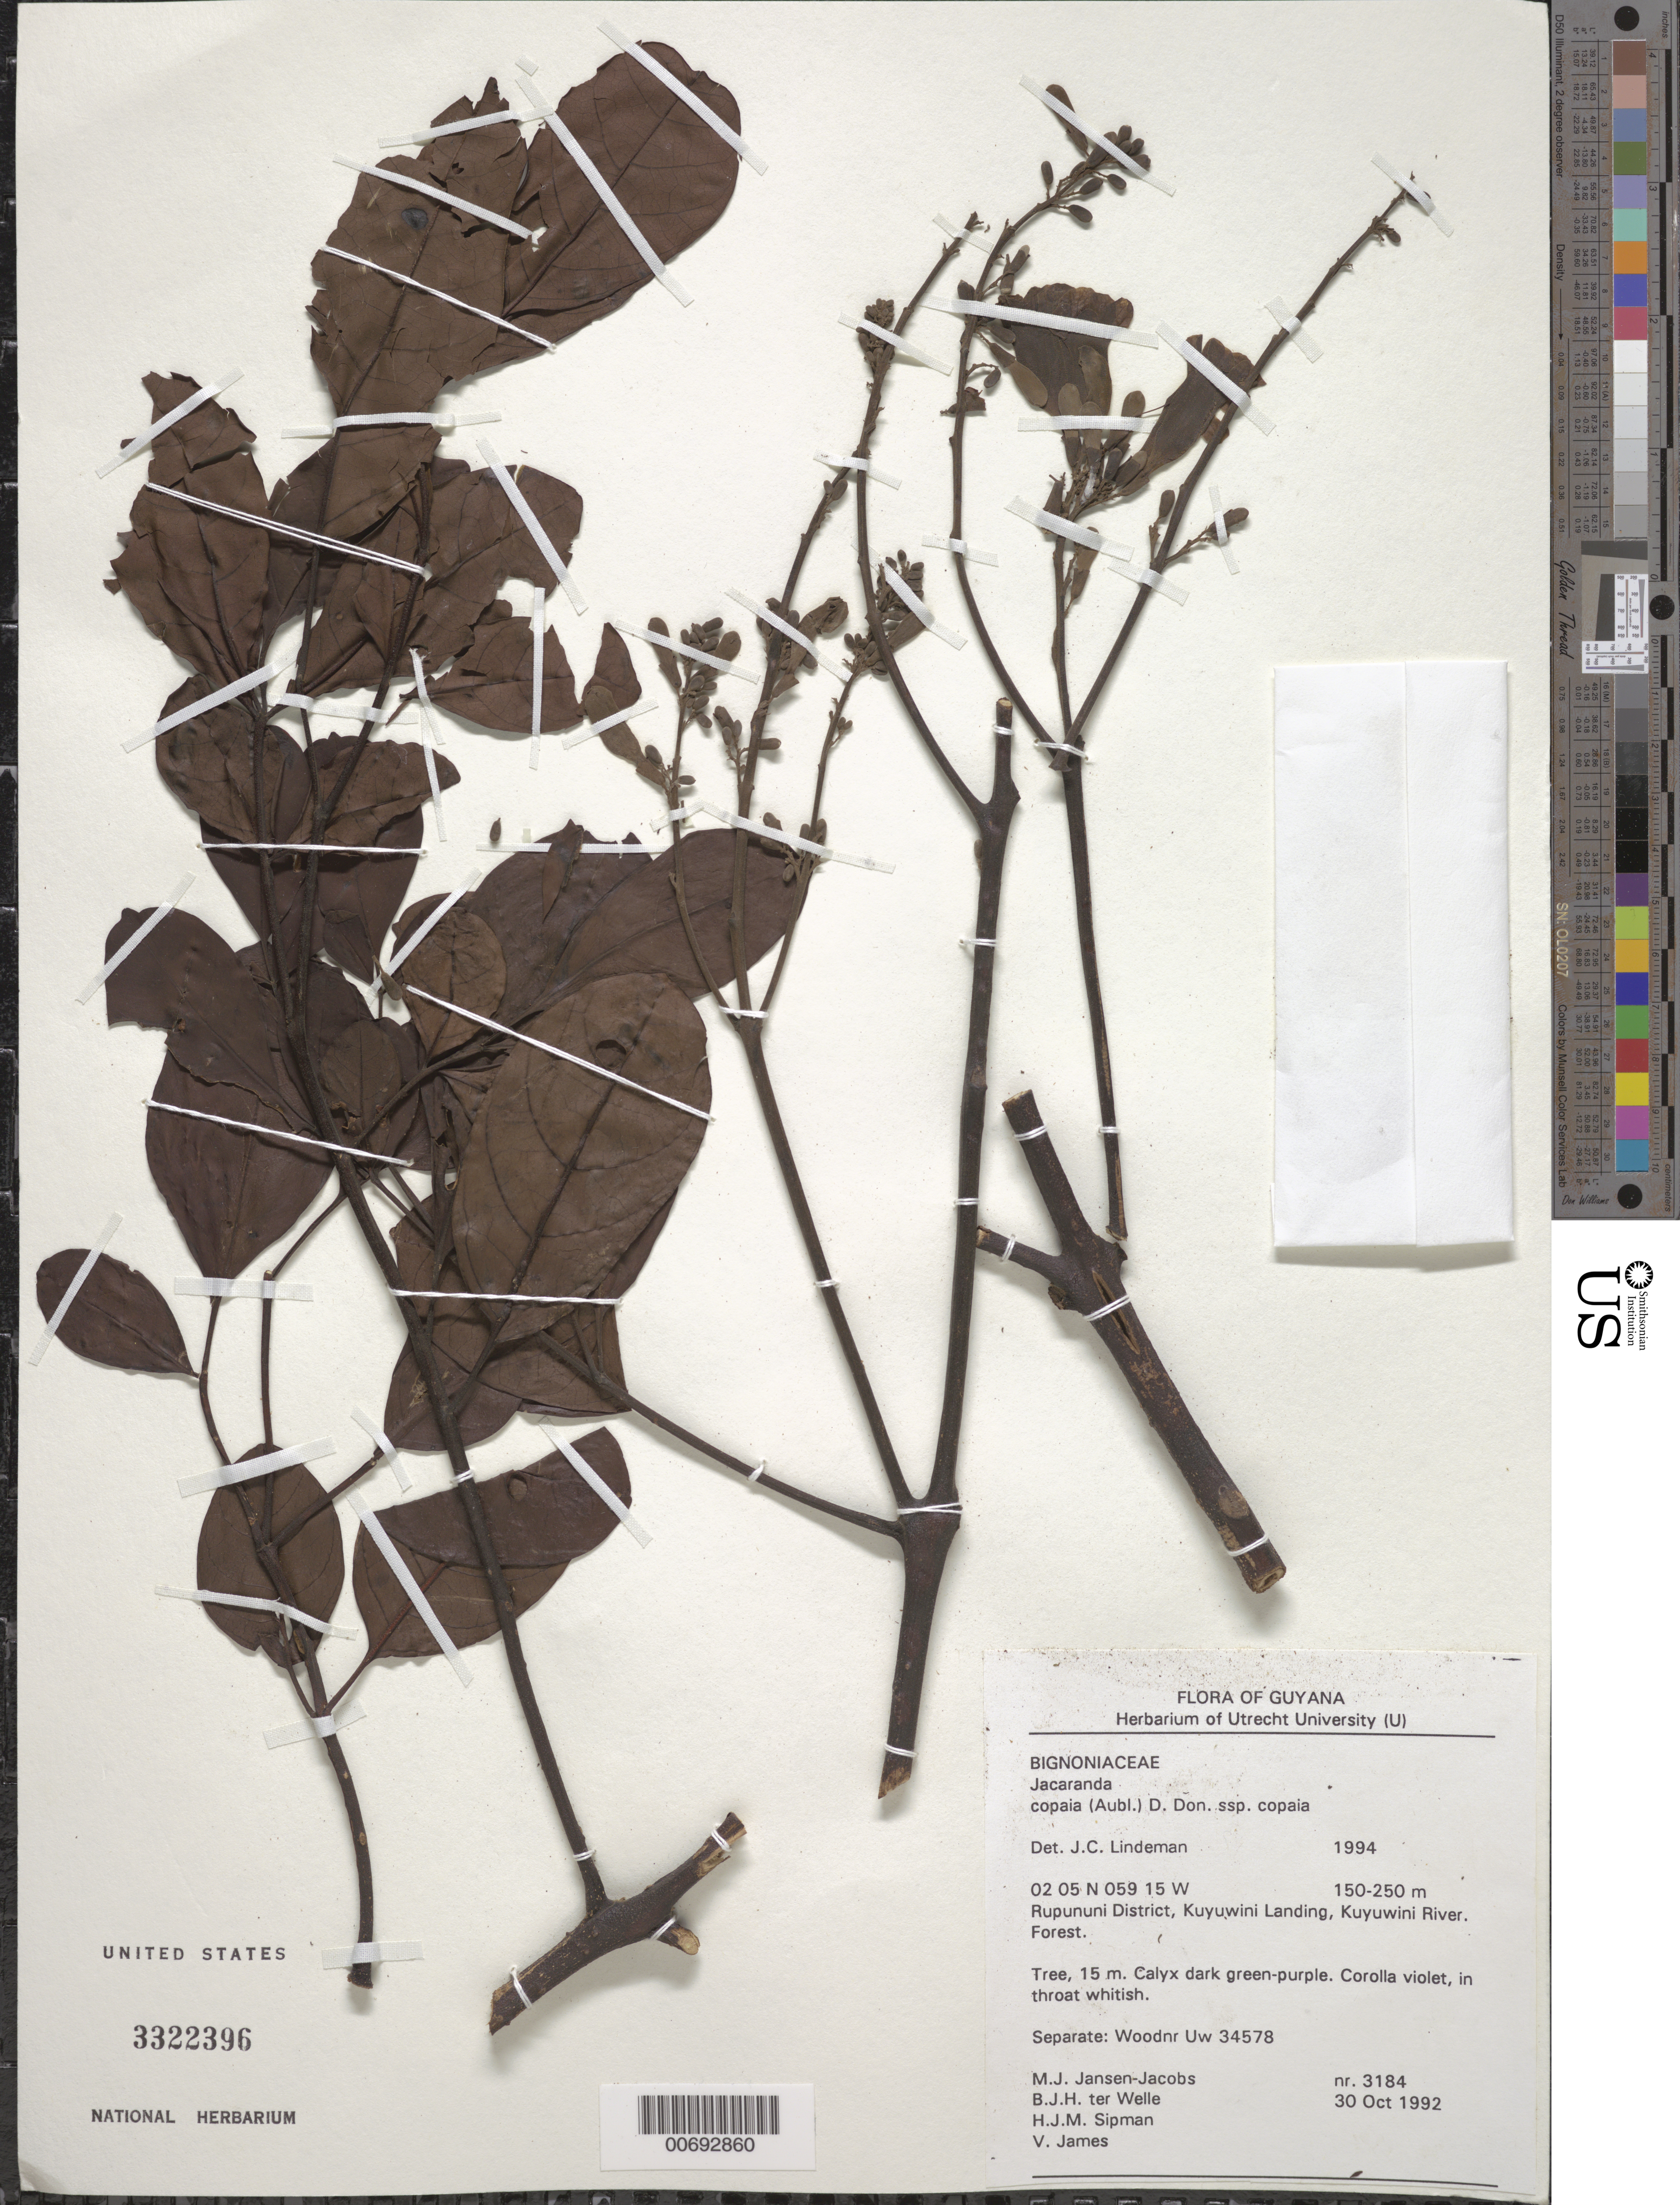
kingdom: Plantae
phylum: Tracheophyta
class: Magnoliopsida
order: Lamiales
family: Bignoniaceae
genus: Jacaranda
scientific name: Jacaranda copaia subsp. copaia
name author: (Aubl.) D. Don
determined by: Lindeman, J. C.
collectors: M. J. Jansen-Jacobs, B. Welle, H. J. M. Sipman & V. James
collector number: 3184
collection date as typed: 30-Oct-92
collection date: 1992-10-30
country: Guyana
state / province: U. Takutu-U. Essequibo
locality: Kuyuwini Landing, Kuyuwini River, Rupununi District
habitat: Forest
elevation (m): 150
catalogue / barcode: US 3322396